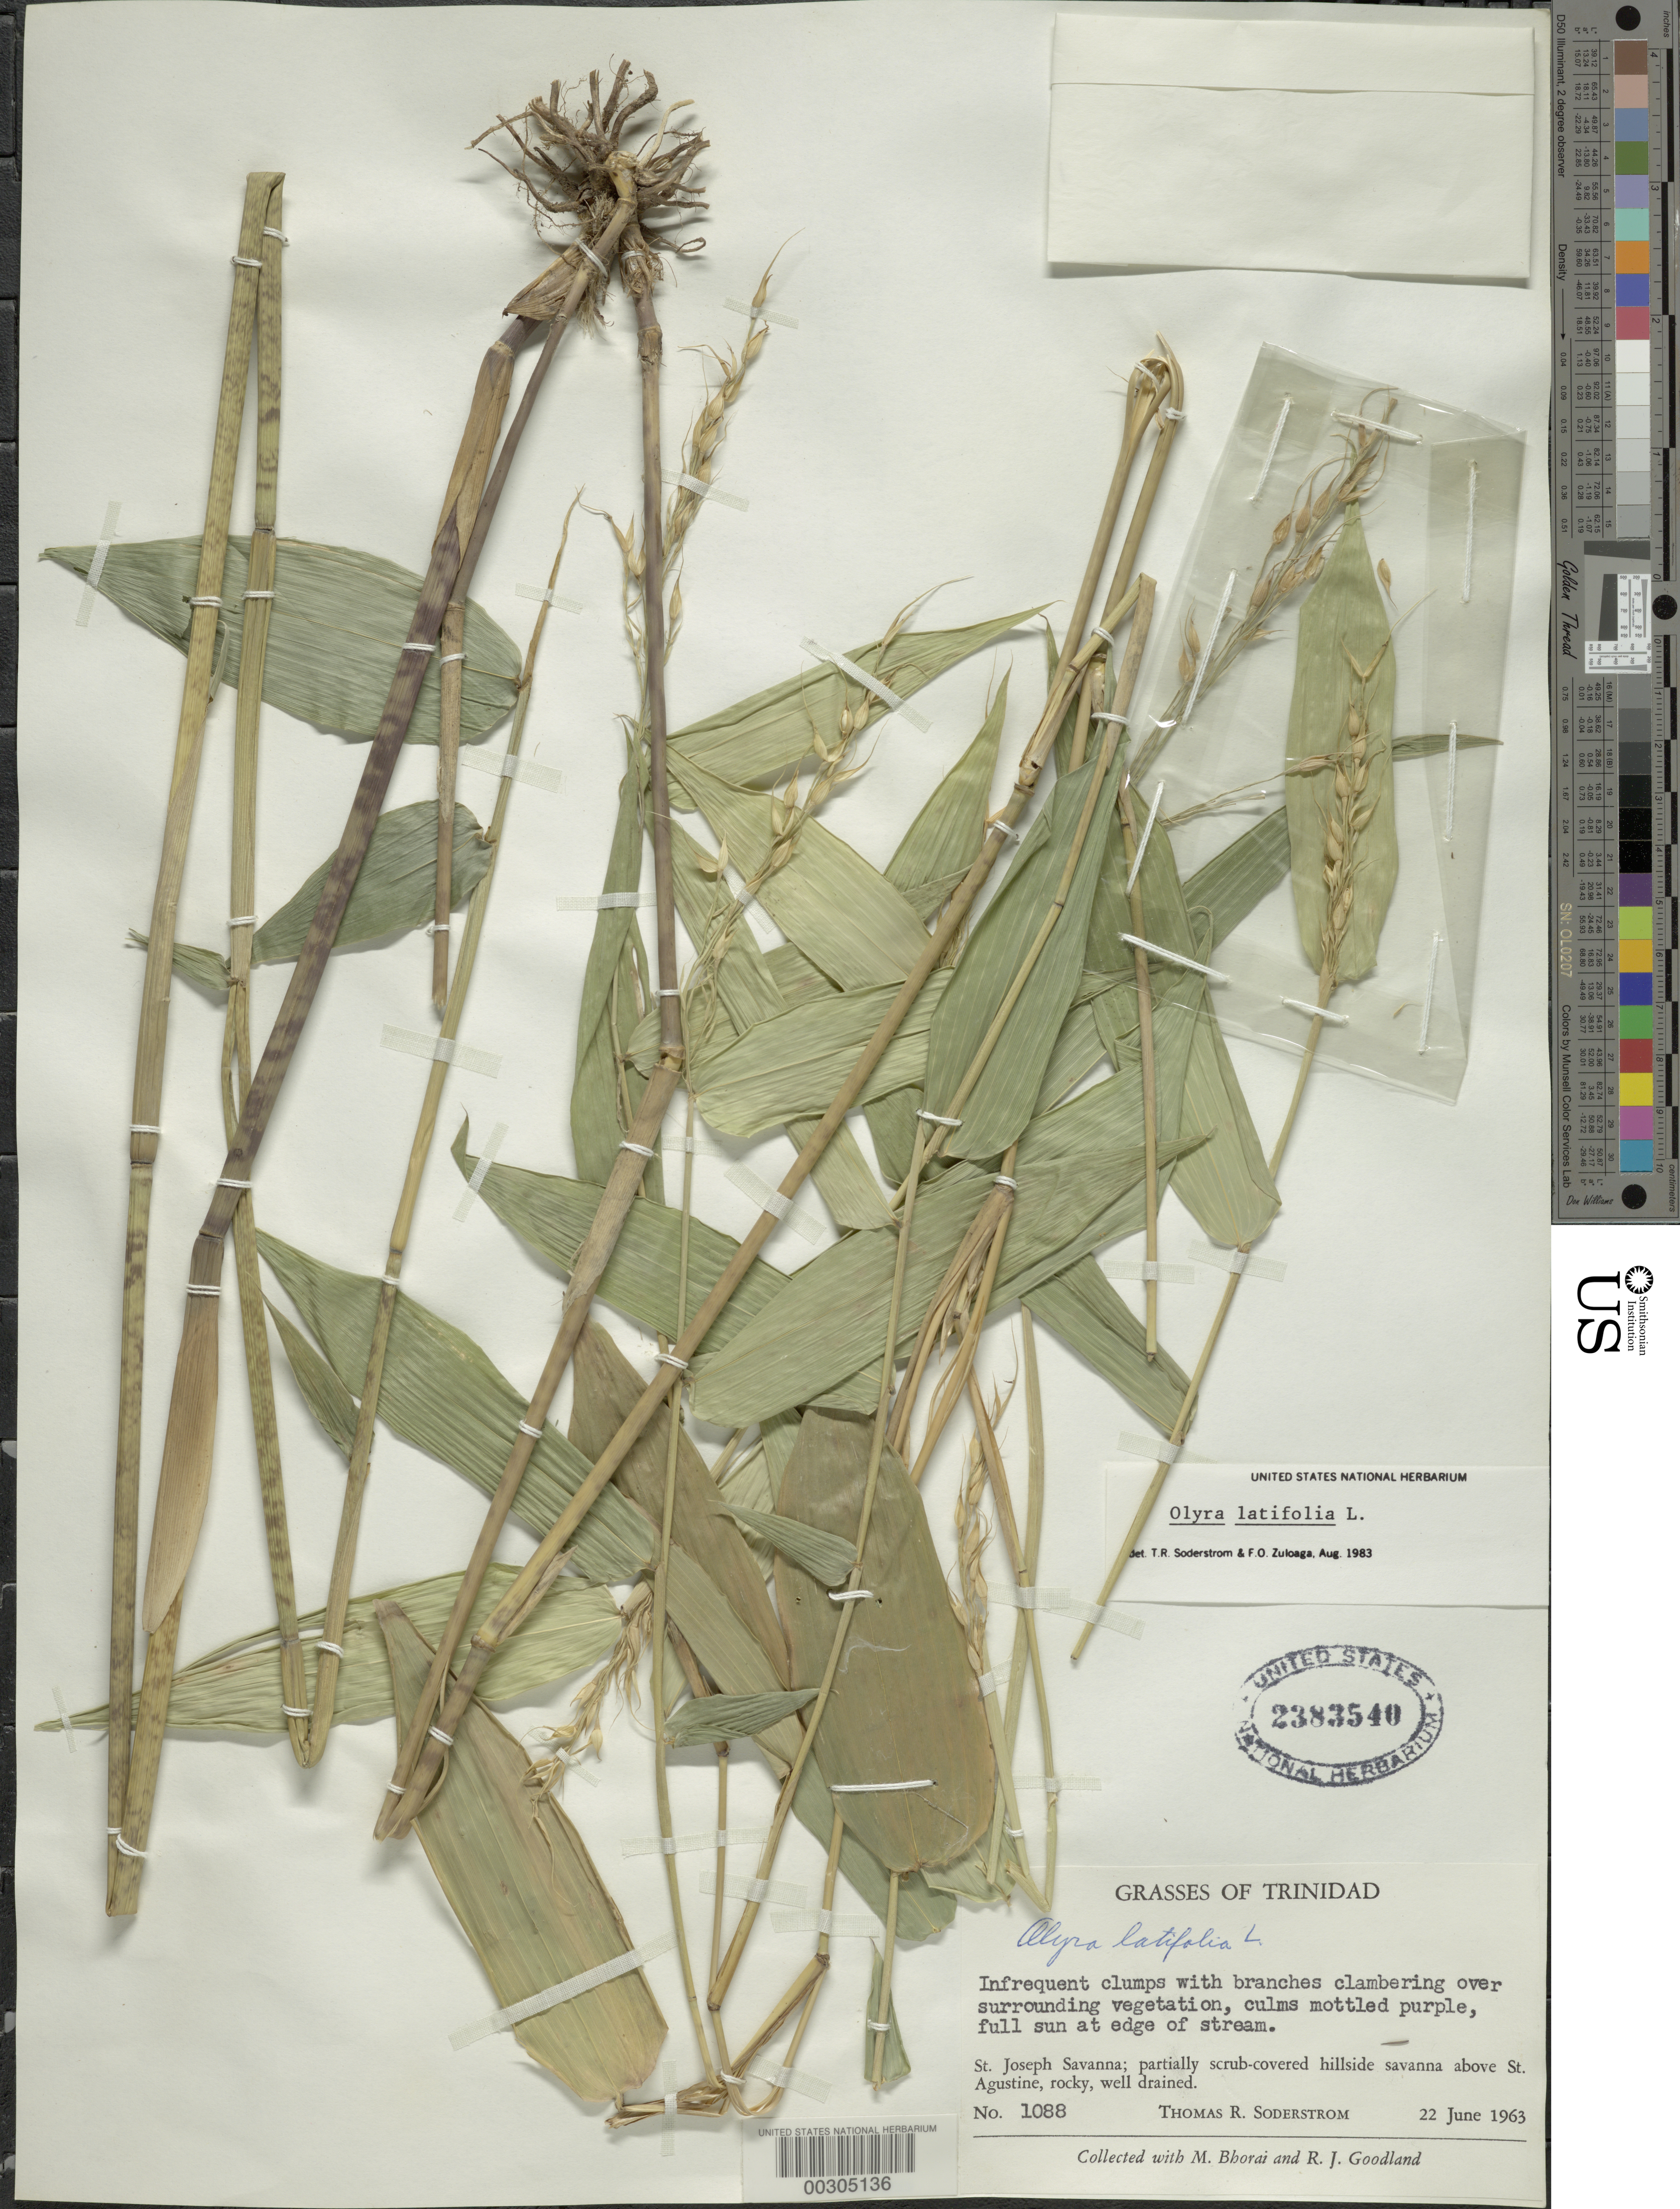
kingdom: Plantae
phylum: Tracheophyta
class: Liliopsida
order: Poales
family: Poaceae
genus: Olyra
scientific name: Olyra latifolia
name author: L.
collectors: T. R. Soderstrom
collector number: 1088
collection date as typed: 22 Jun 1963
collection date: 1963-06-22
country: Trinidad and Tobago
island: Trinidad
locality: St. joseph savanna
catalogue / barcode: US 2383540